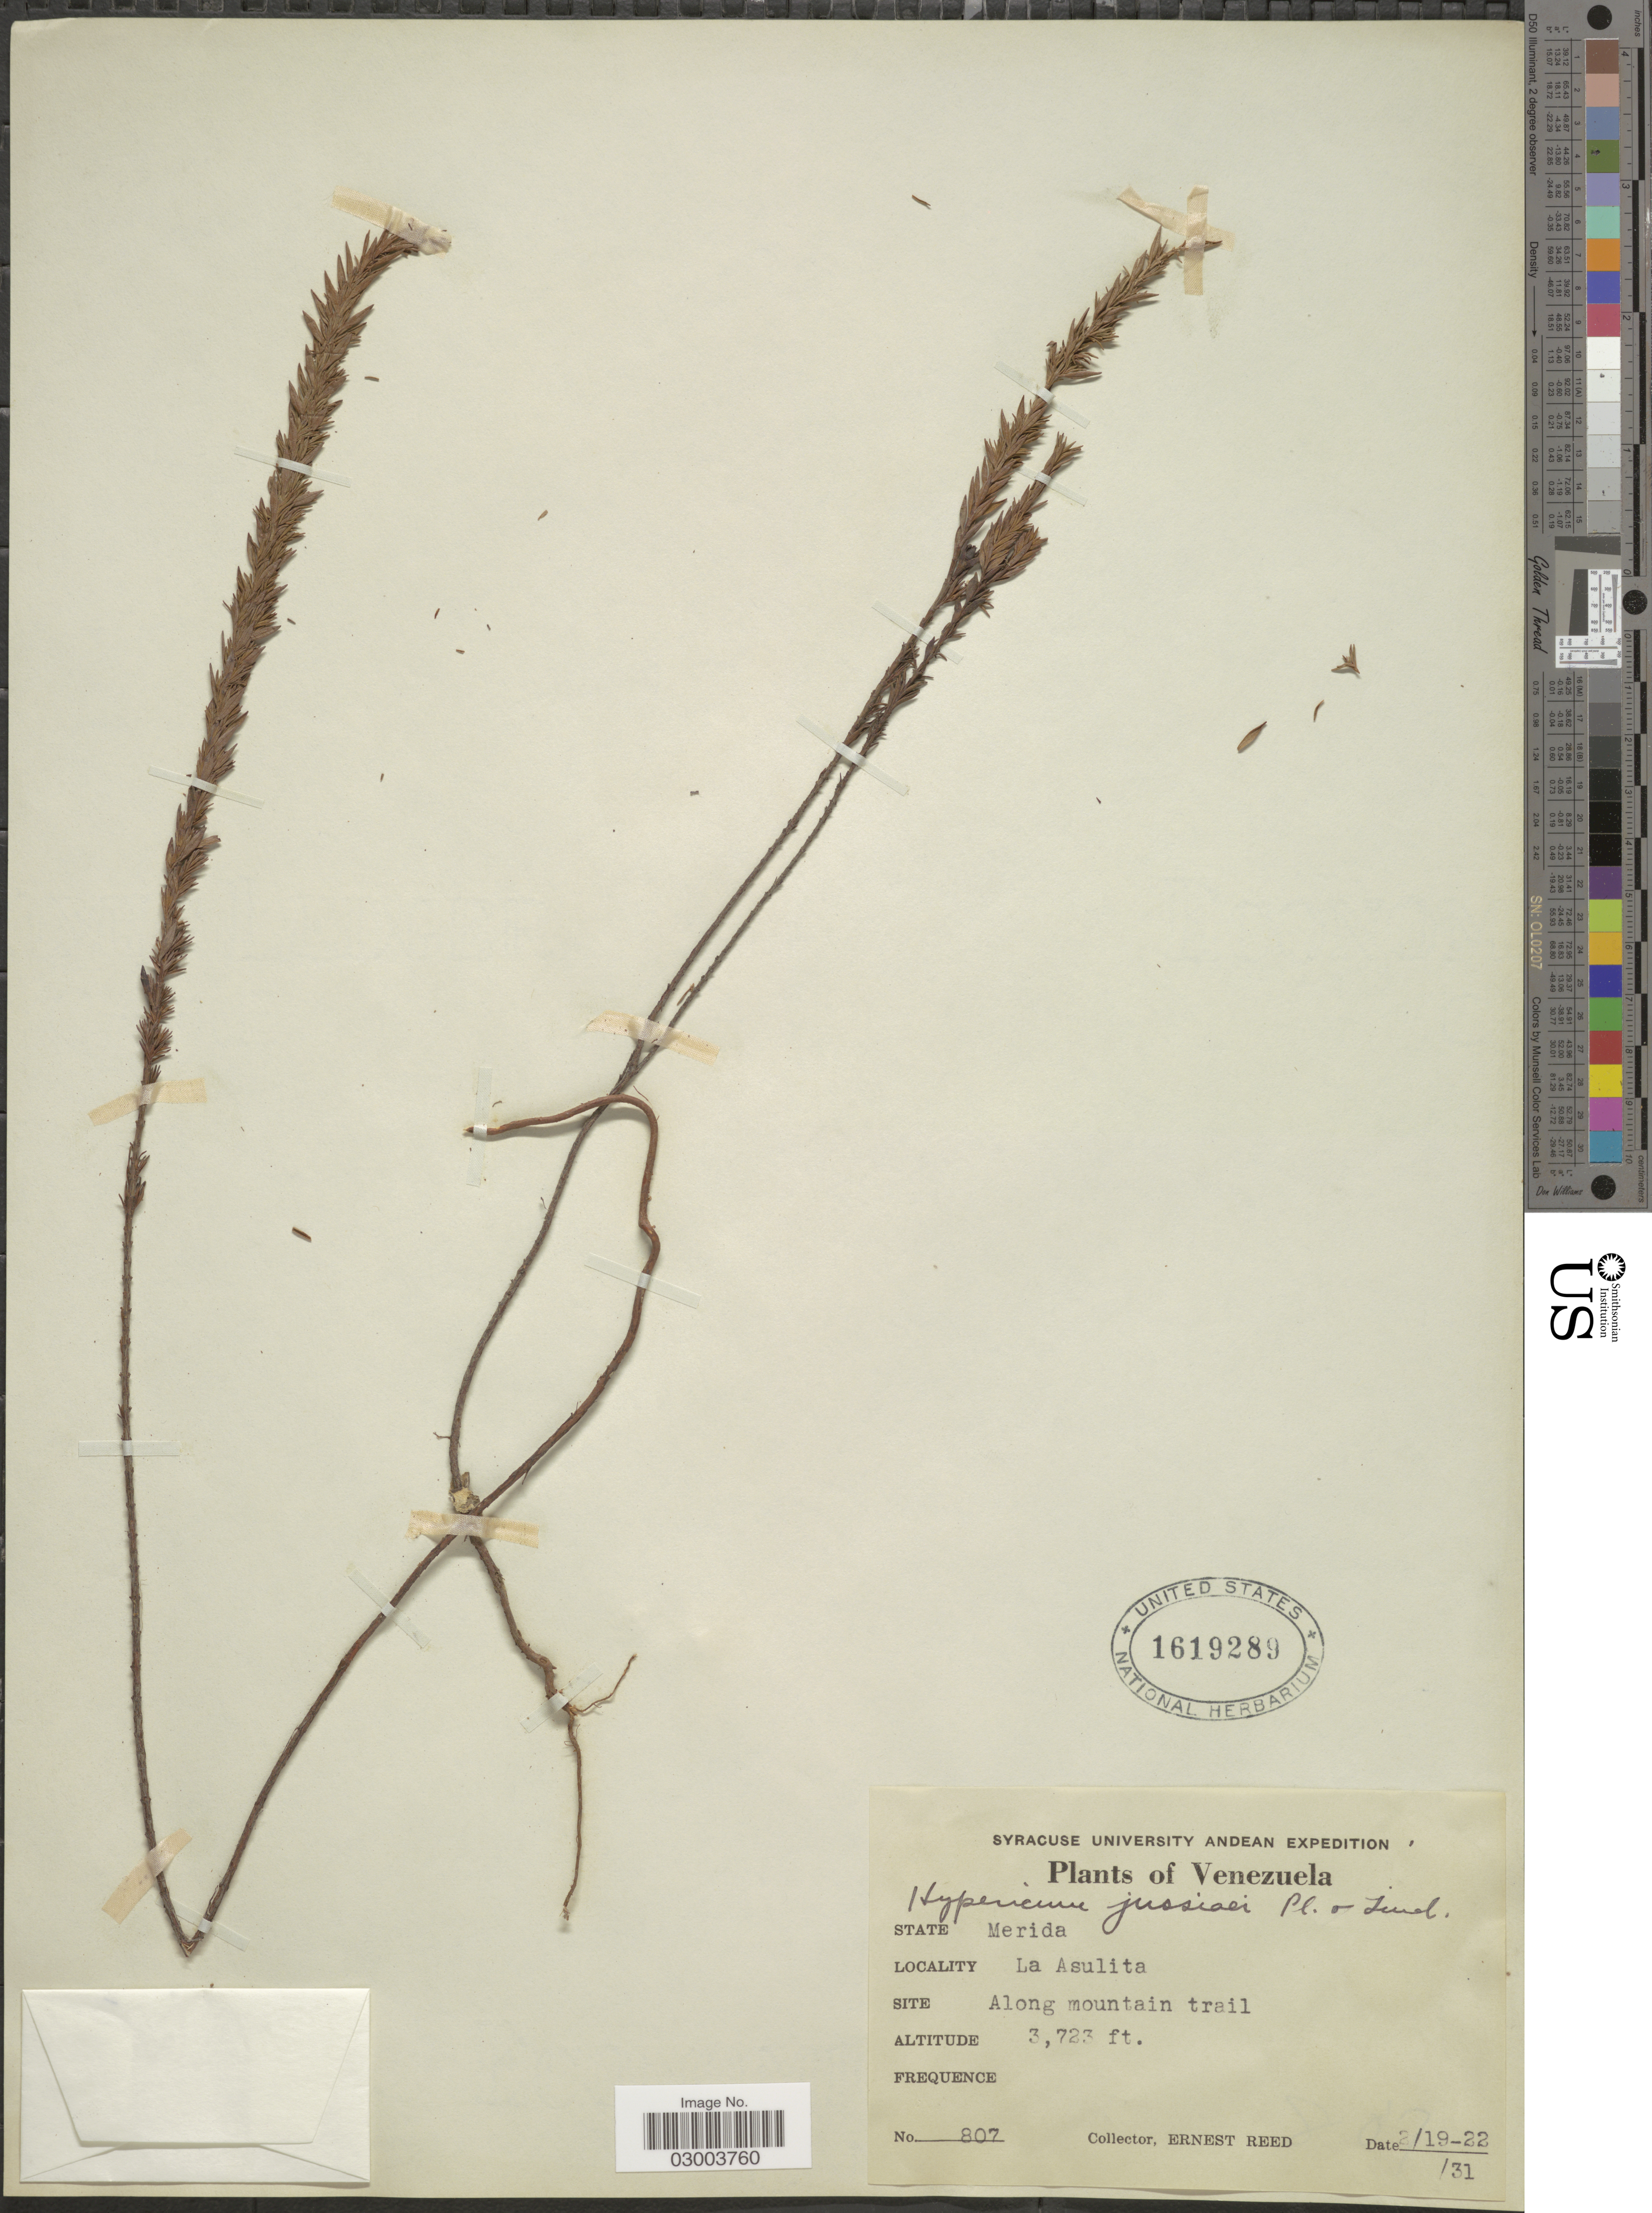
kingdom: Plantae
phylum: Tracheophyta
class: Magnoliopsida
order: Malpighiales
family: Hypericaceae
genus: Hypericum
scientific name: Hypericum humboldtianum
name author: Steud.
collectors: E. Reed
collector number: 807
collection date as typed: Transcribed d/m/y: 19/2/31; 31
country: Venezuela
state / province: Mérida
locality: La Asulita. Site Along mountain trail.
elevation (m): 1135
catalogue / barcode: US 1619289